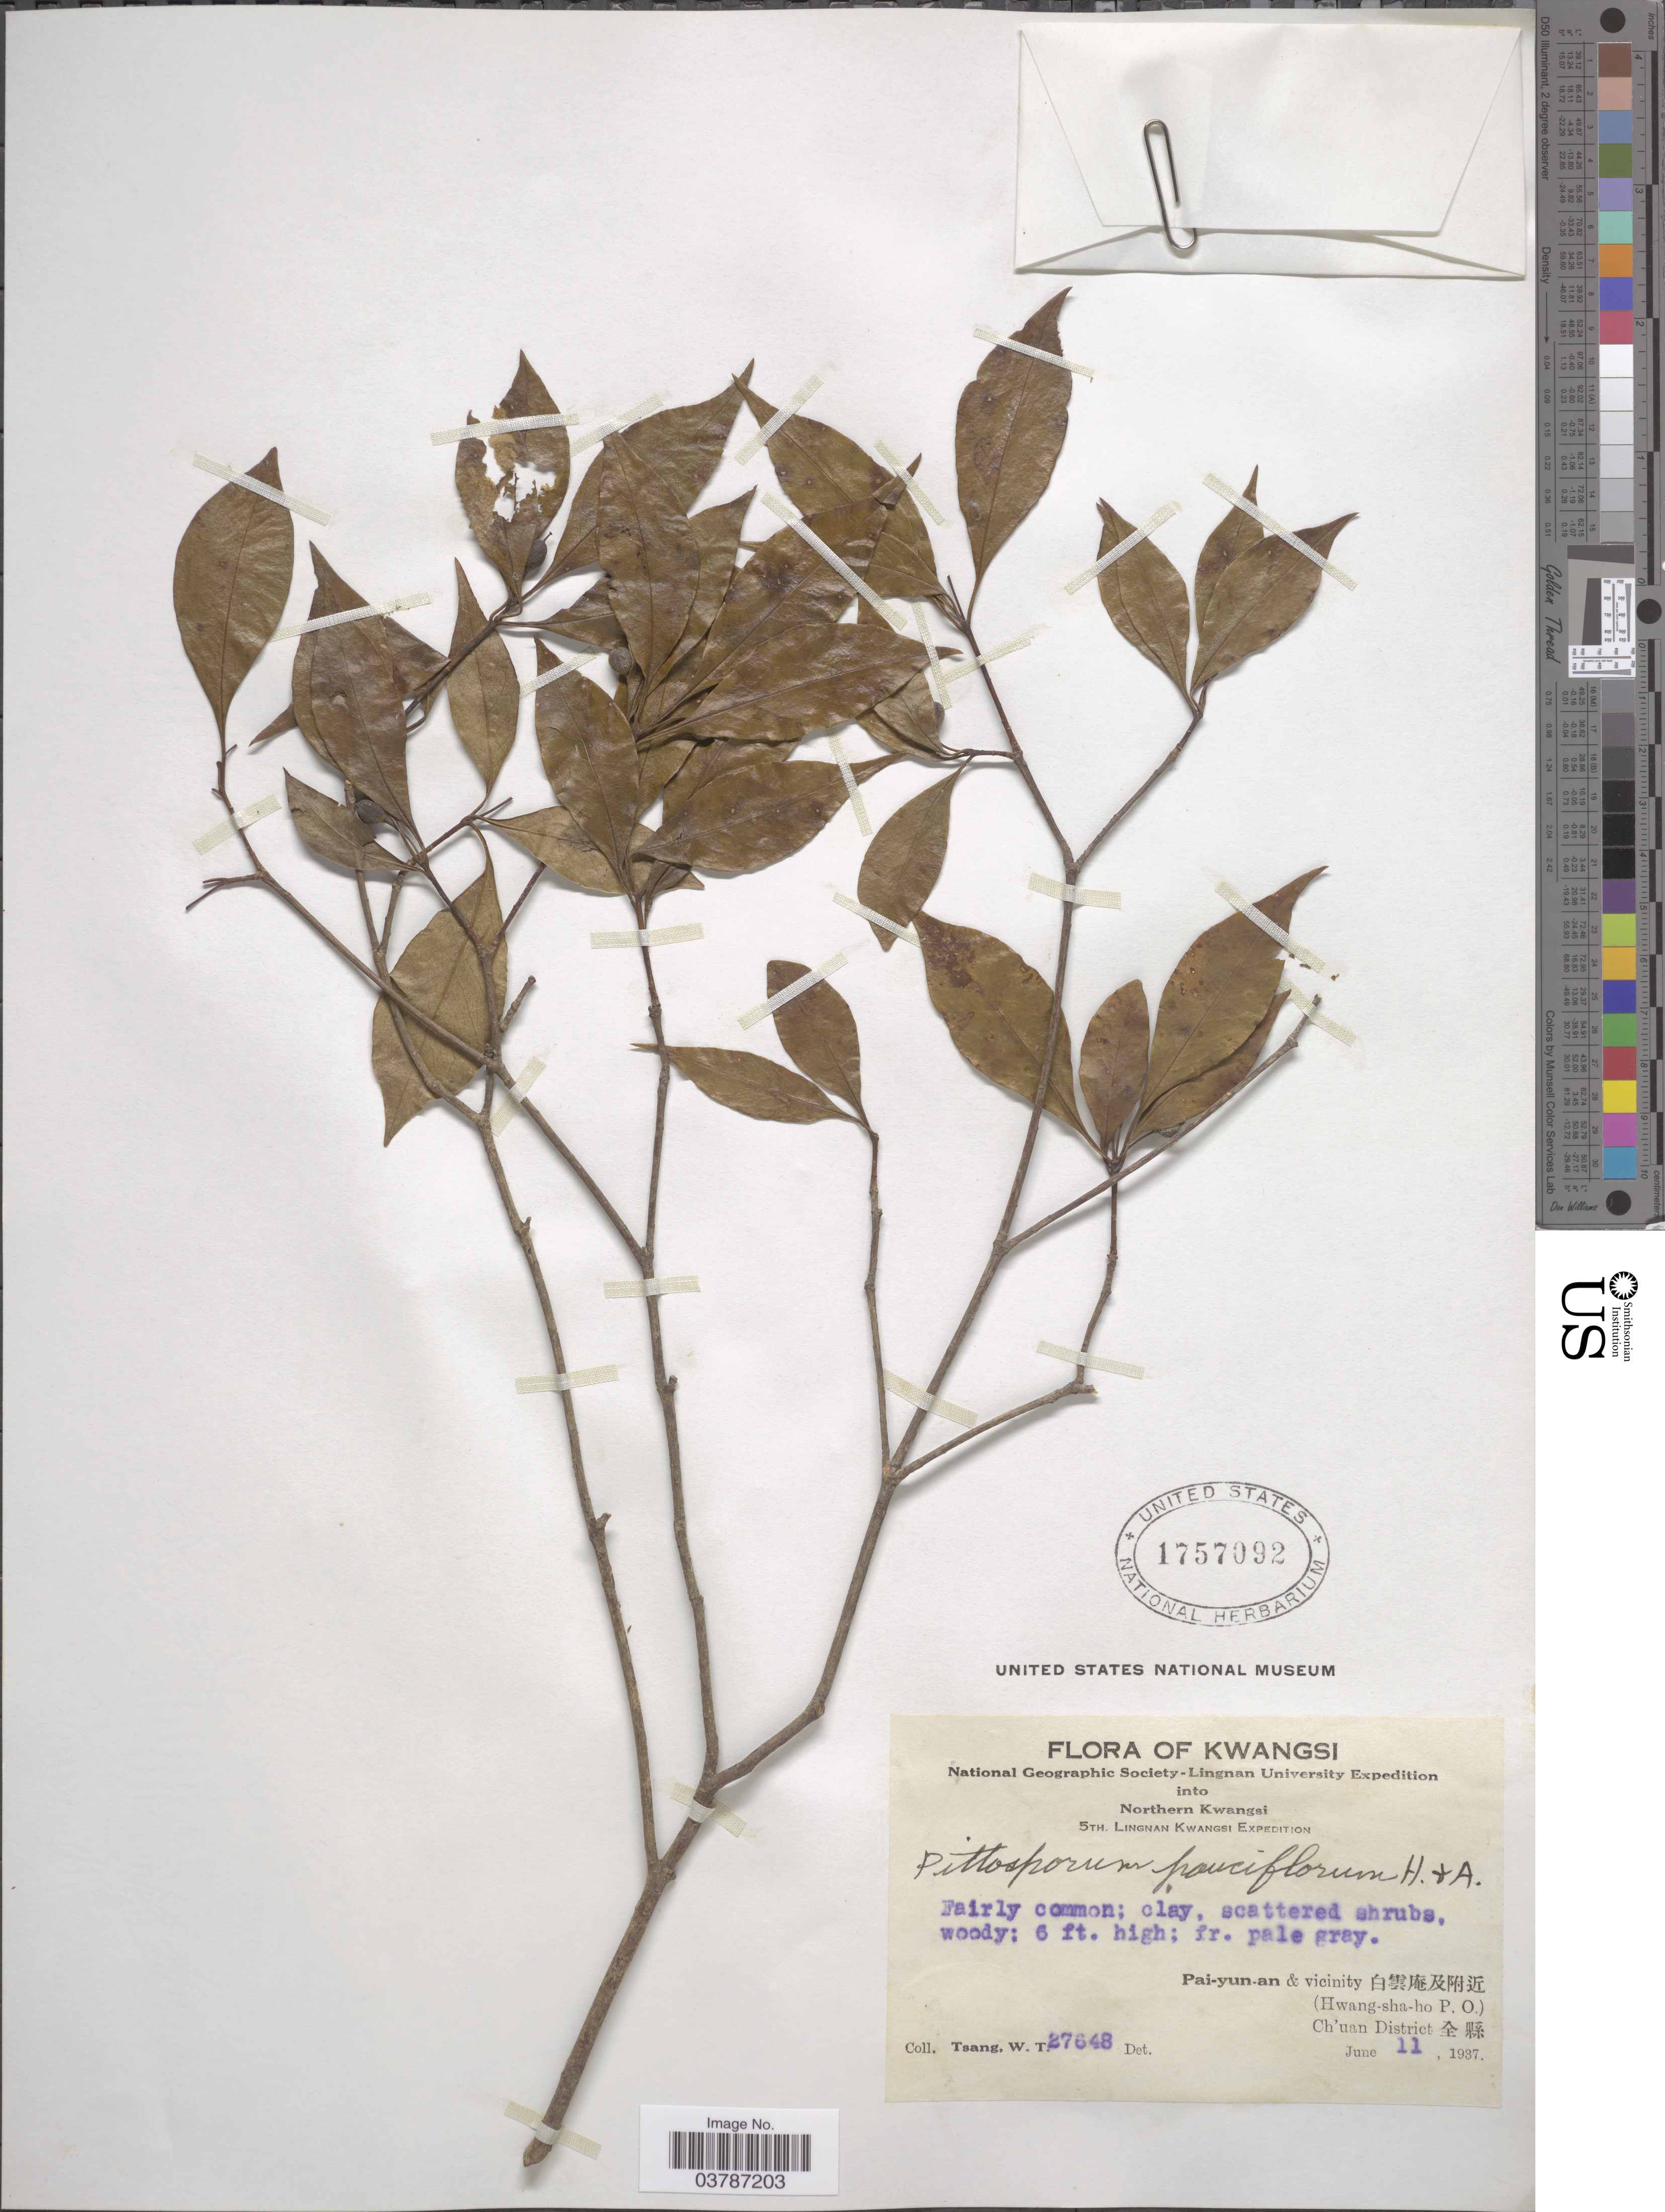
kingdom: Plantae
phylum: Tracheophyta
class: Magnoliopsida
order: Apiales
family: Pittosporaceae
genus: Pittosporum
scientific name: Pittosporum pauciflorum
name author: Hook. & Arn.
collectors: W. T. Tsang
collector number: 27648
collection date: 1937-06-11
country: China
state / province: Guangxi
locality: Northern Kwangsi. Pai-yun-an & vicinity X. (Hwang-sha-ho P. O.). Ch'uan District X.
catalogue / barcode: US 1757092